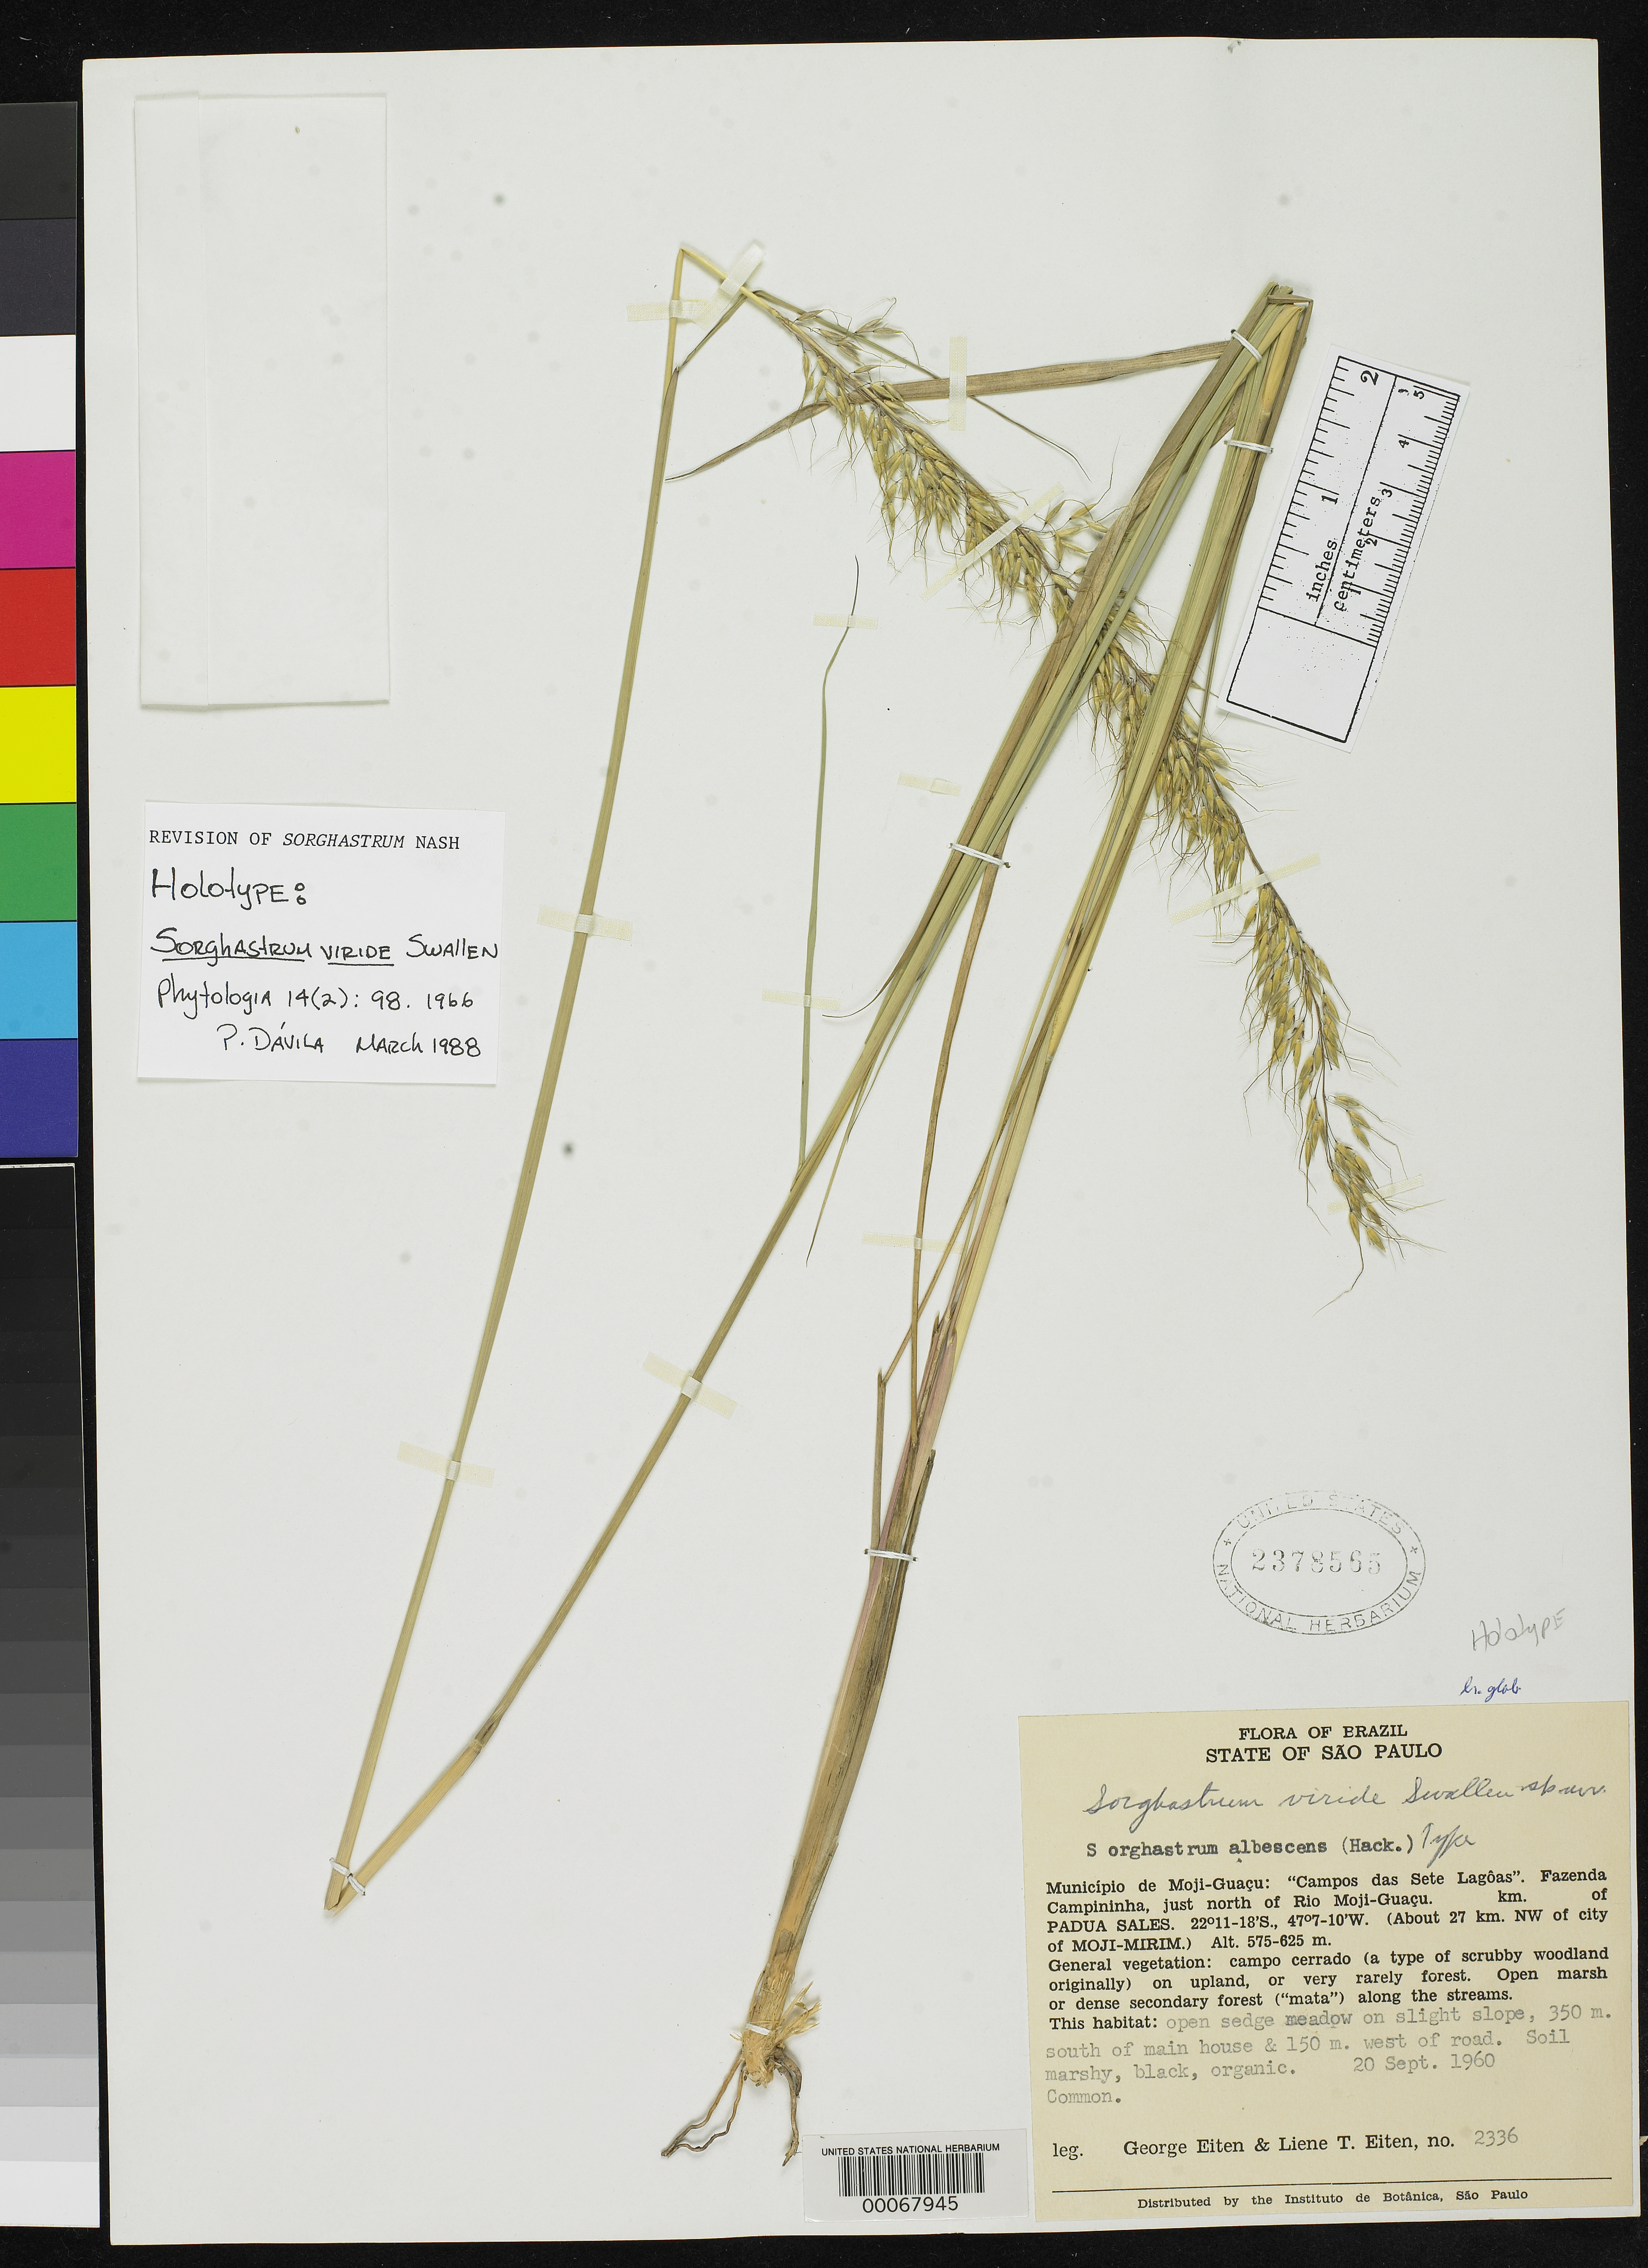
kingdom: Plantae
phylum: Tracheophyta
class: Liliopsida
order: Poales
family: Poaceae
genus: Sorghastrum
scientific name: Sorghastrum viride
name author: Swallen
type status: Holotype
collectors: G. Eiten & L. T. Eiten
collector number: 2336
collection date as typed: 20 Sep 1960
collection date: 1960-09-20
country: Brazil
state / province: São Paulo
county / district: Mogi-Guaçu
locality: Campos das sete lagoas, Fazenda Campininha, N of Rio Moji-Guacu.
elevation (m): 575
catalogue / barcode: US 2378565